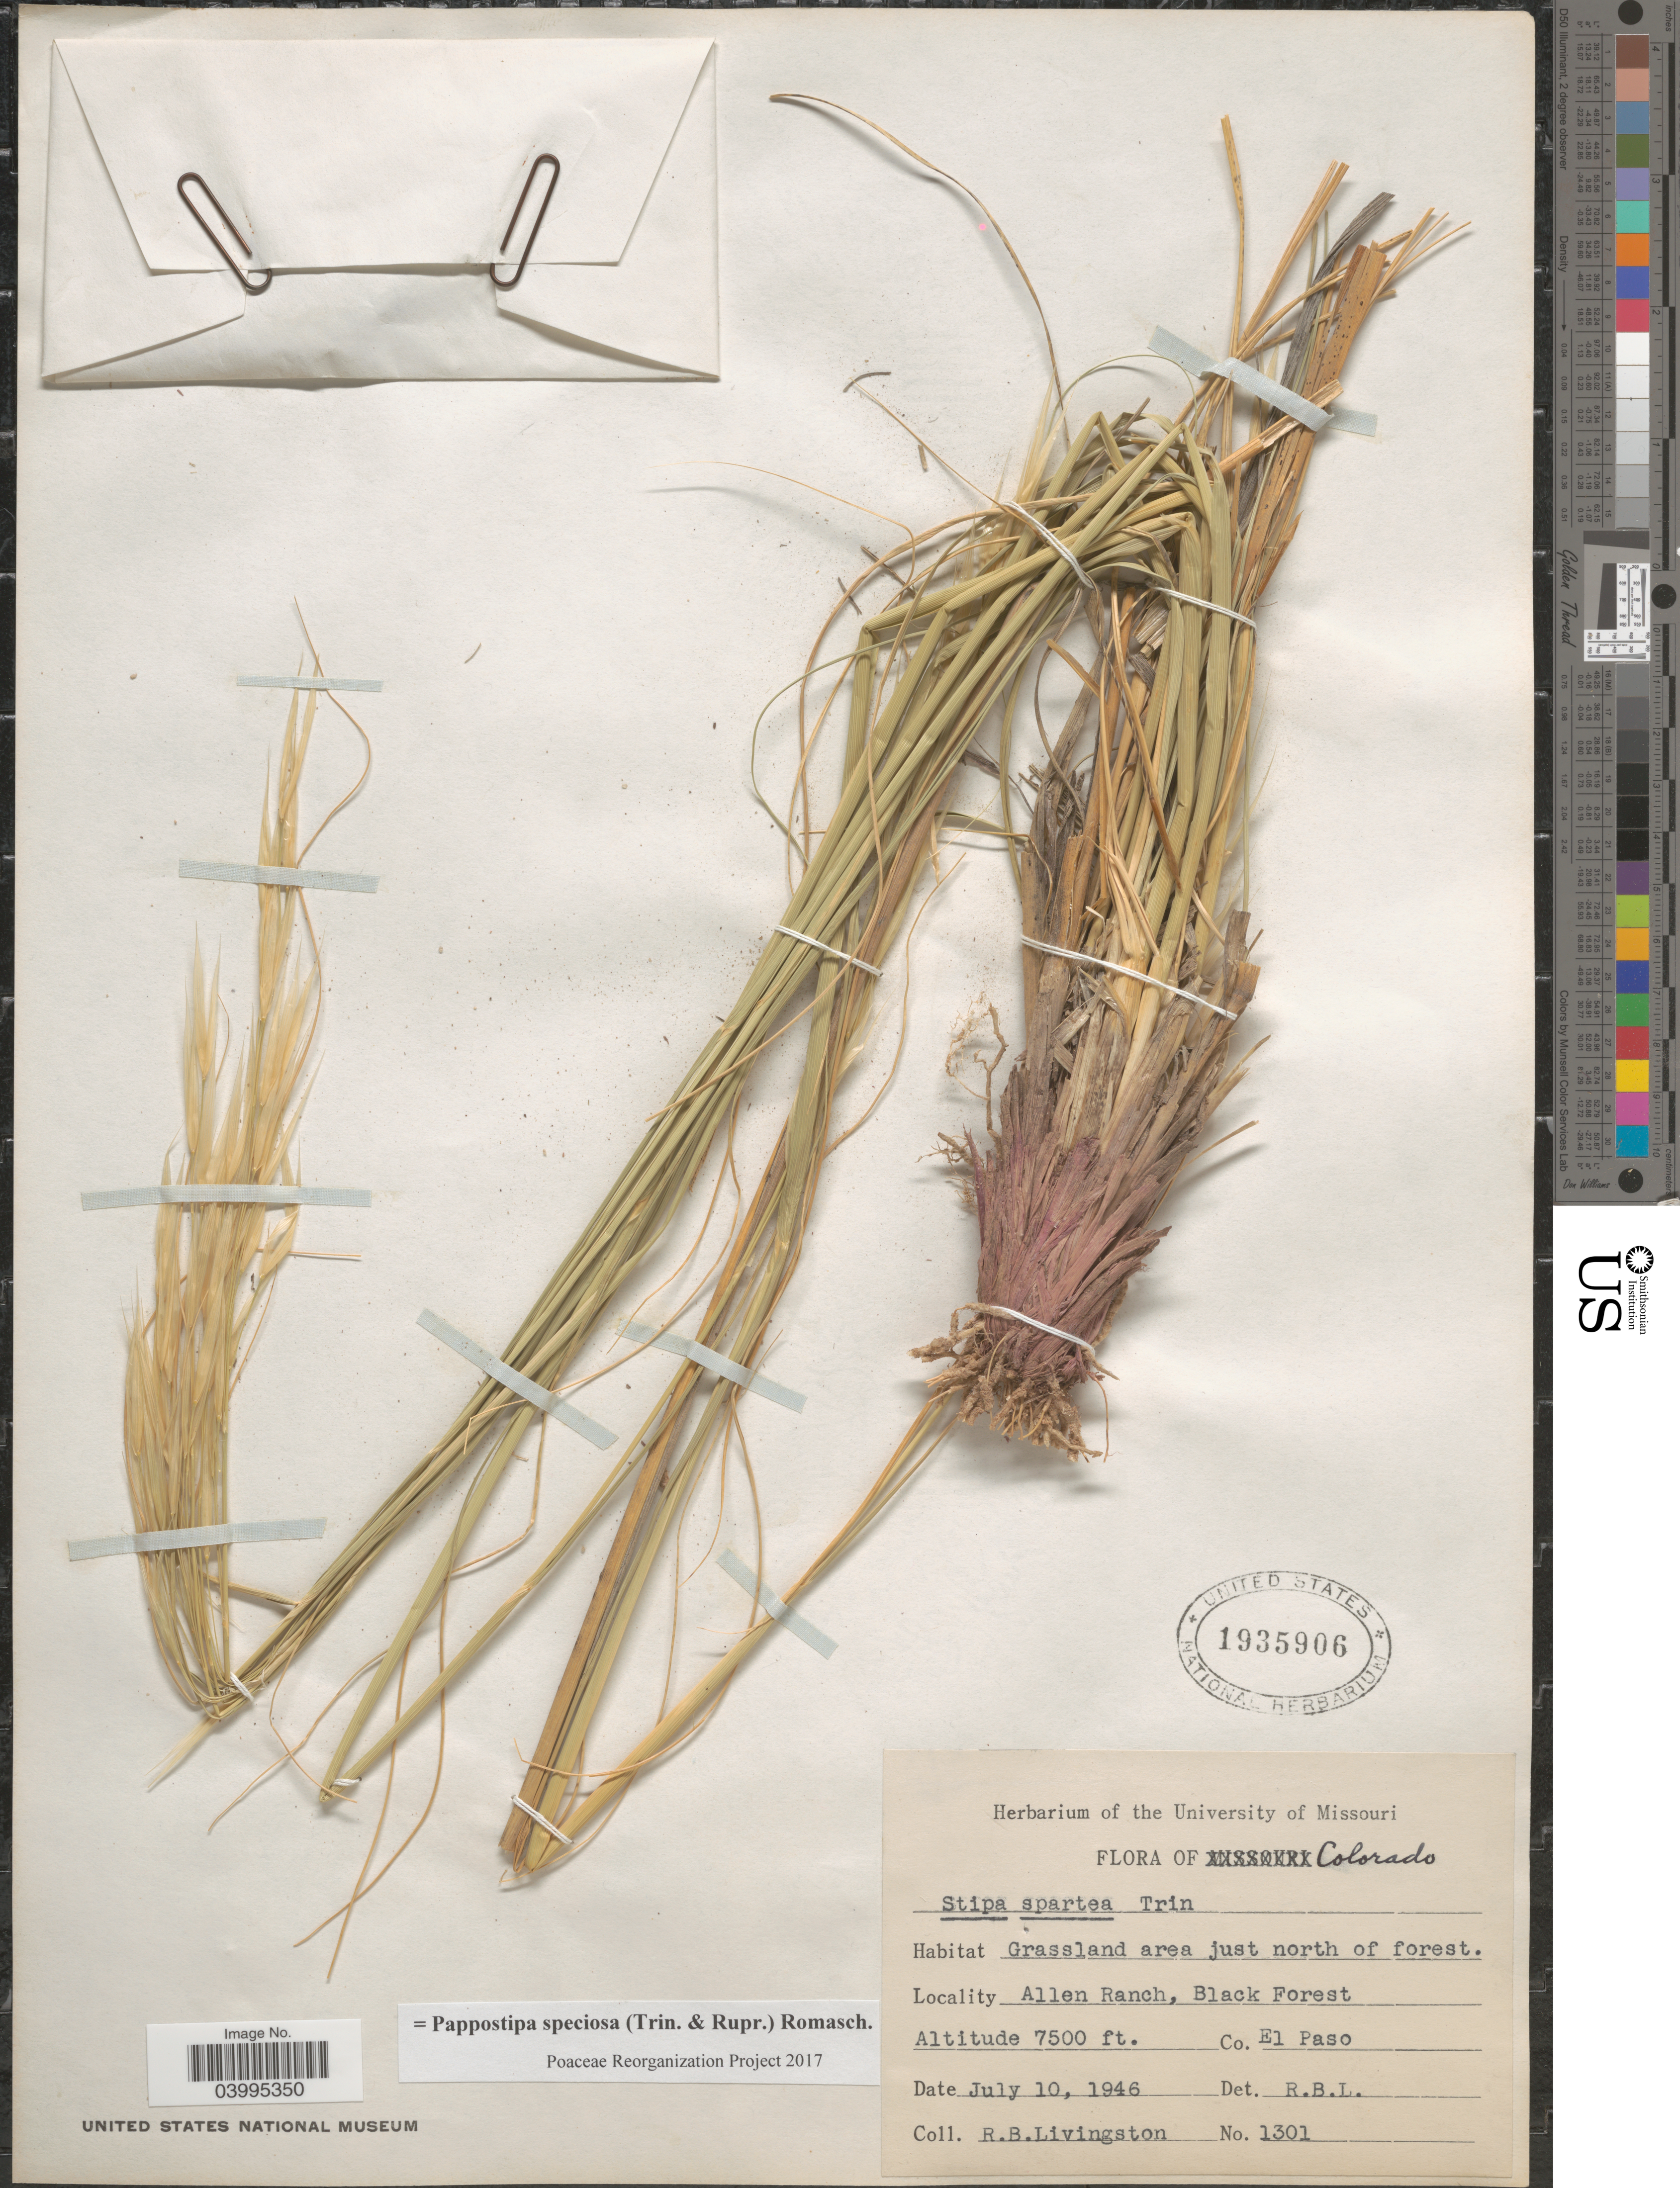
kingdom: Plantae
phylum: Tracheophyta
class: Liliopsida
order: Poales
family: Poaceae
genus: Pappostipa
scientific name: Pappostipa speciosa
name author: (Trin. & Rupr.) Romasch.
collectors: R. Livingston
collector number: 1301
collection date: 1946-07-10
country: United States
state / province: Colorado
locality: Allen Ranch, Black Forest. Co. El Paso.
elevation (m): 2286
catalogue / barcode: US 1935906